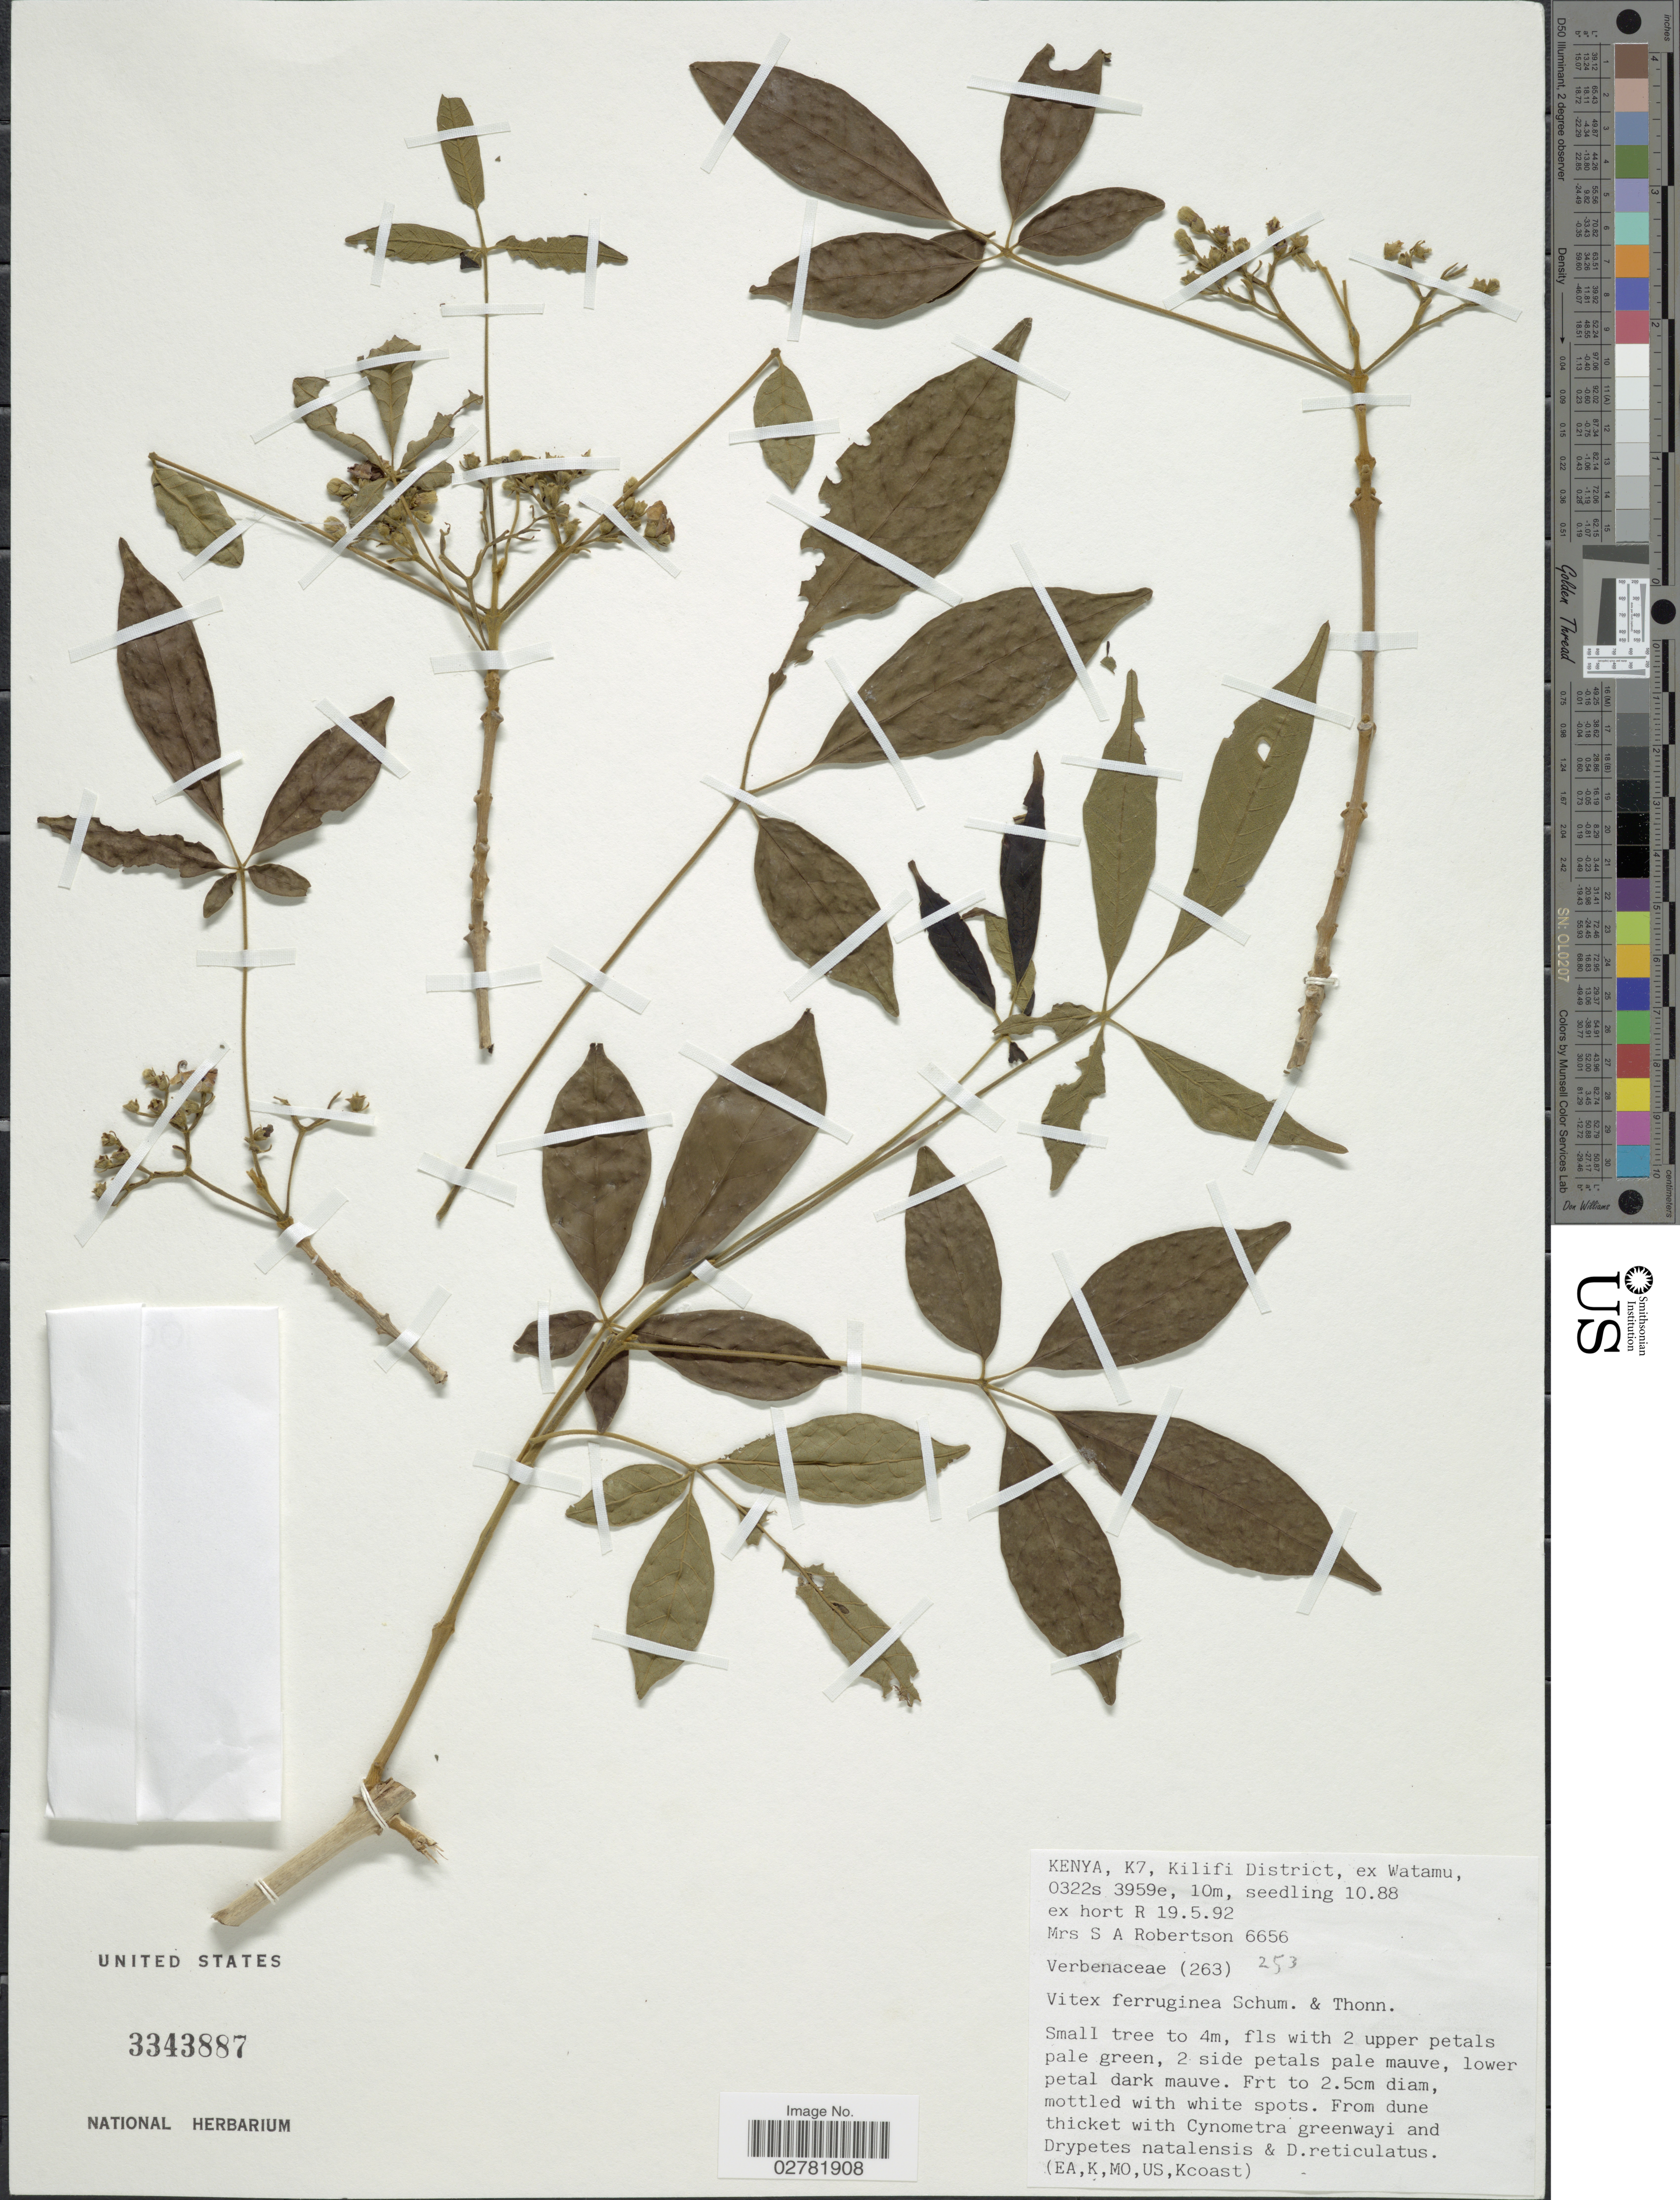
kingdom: Plantae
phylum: Tracheophyta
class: Magnoliopsida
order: Lamiales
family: Lamiaceae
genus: Vitex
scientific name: Vitex ferruginea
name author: Schumach. & Thonn.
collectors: S. Robertson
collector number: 6656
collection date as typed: Transcribed d/m/y: 19/5/92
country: Kenya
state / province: Kilifi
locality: K7, Kilifi Disitrict, ex Watamu.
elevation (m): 10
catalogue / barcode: US 3343887